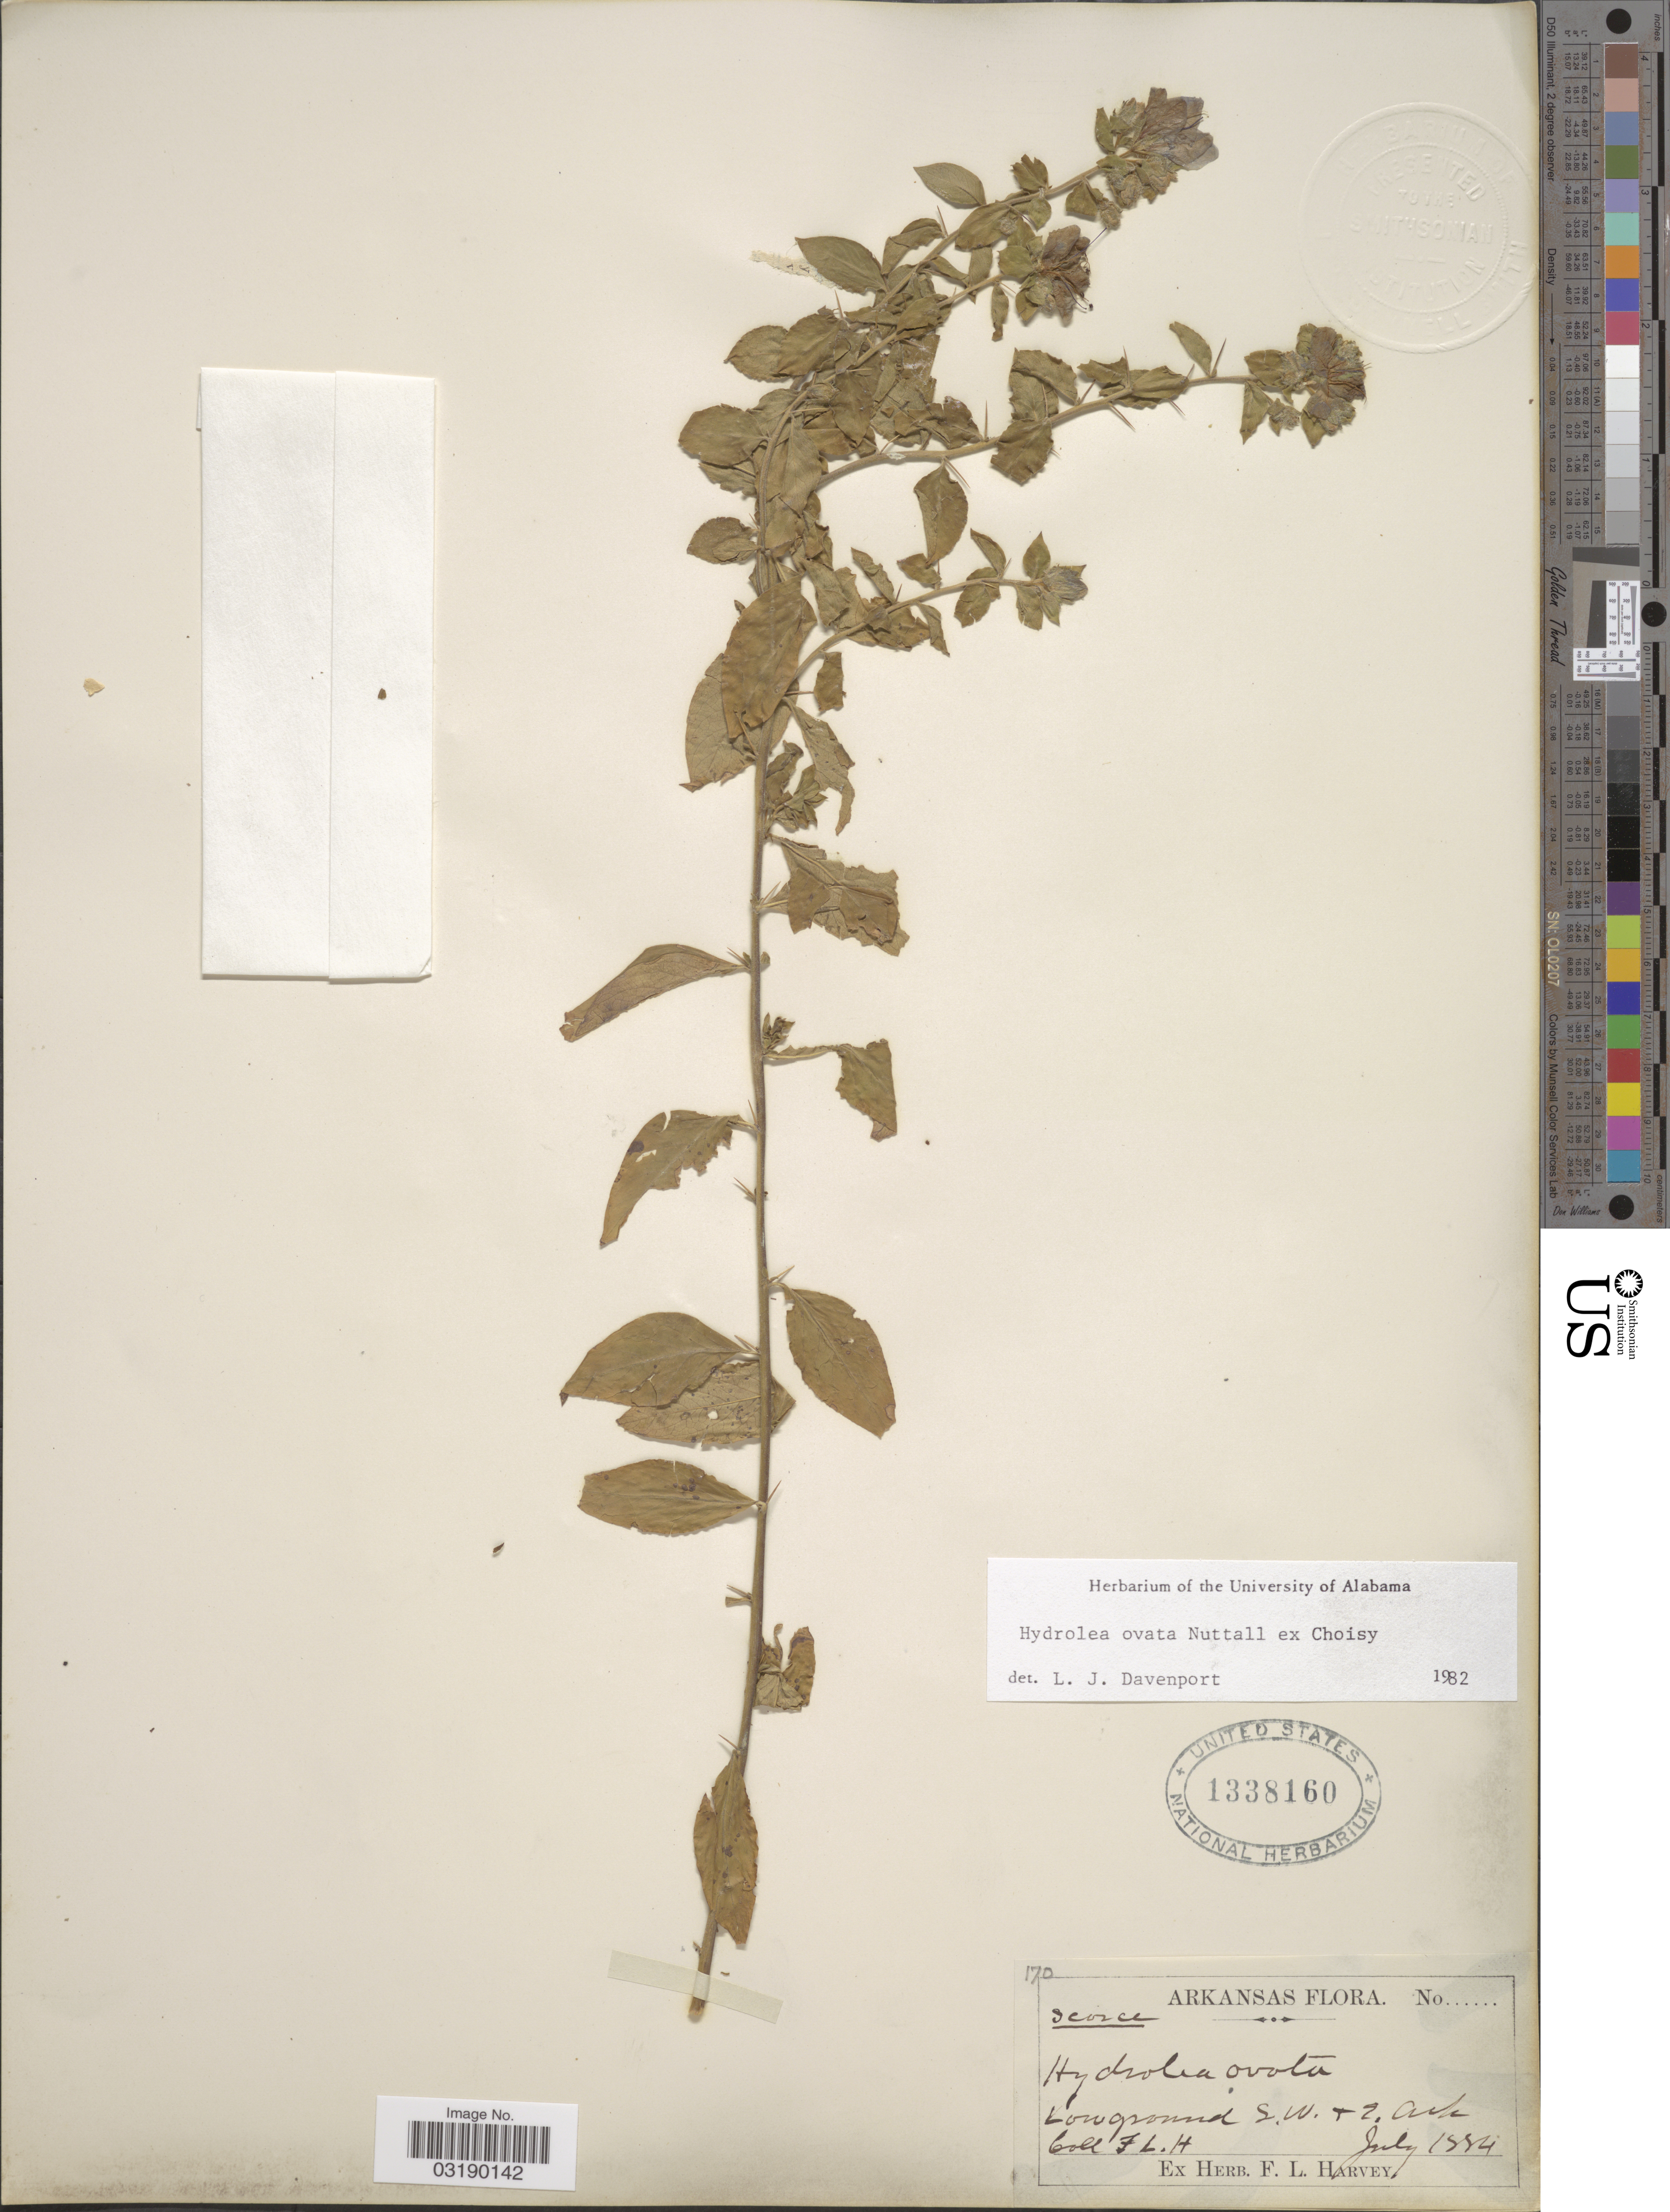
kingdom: Plantae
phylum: Tracheophyta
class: Magnoliopsida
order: Solanales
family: Hydroleaceae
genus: Hydrolea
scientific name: Hydrolea ovata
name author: Nutt. ex Choisy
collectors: F. L. Harvey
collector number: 170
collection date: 1884-07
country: United States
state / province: Arkansas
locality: Lowground S.W. + E. Ark.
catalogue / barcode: US 1338160